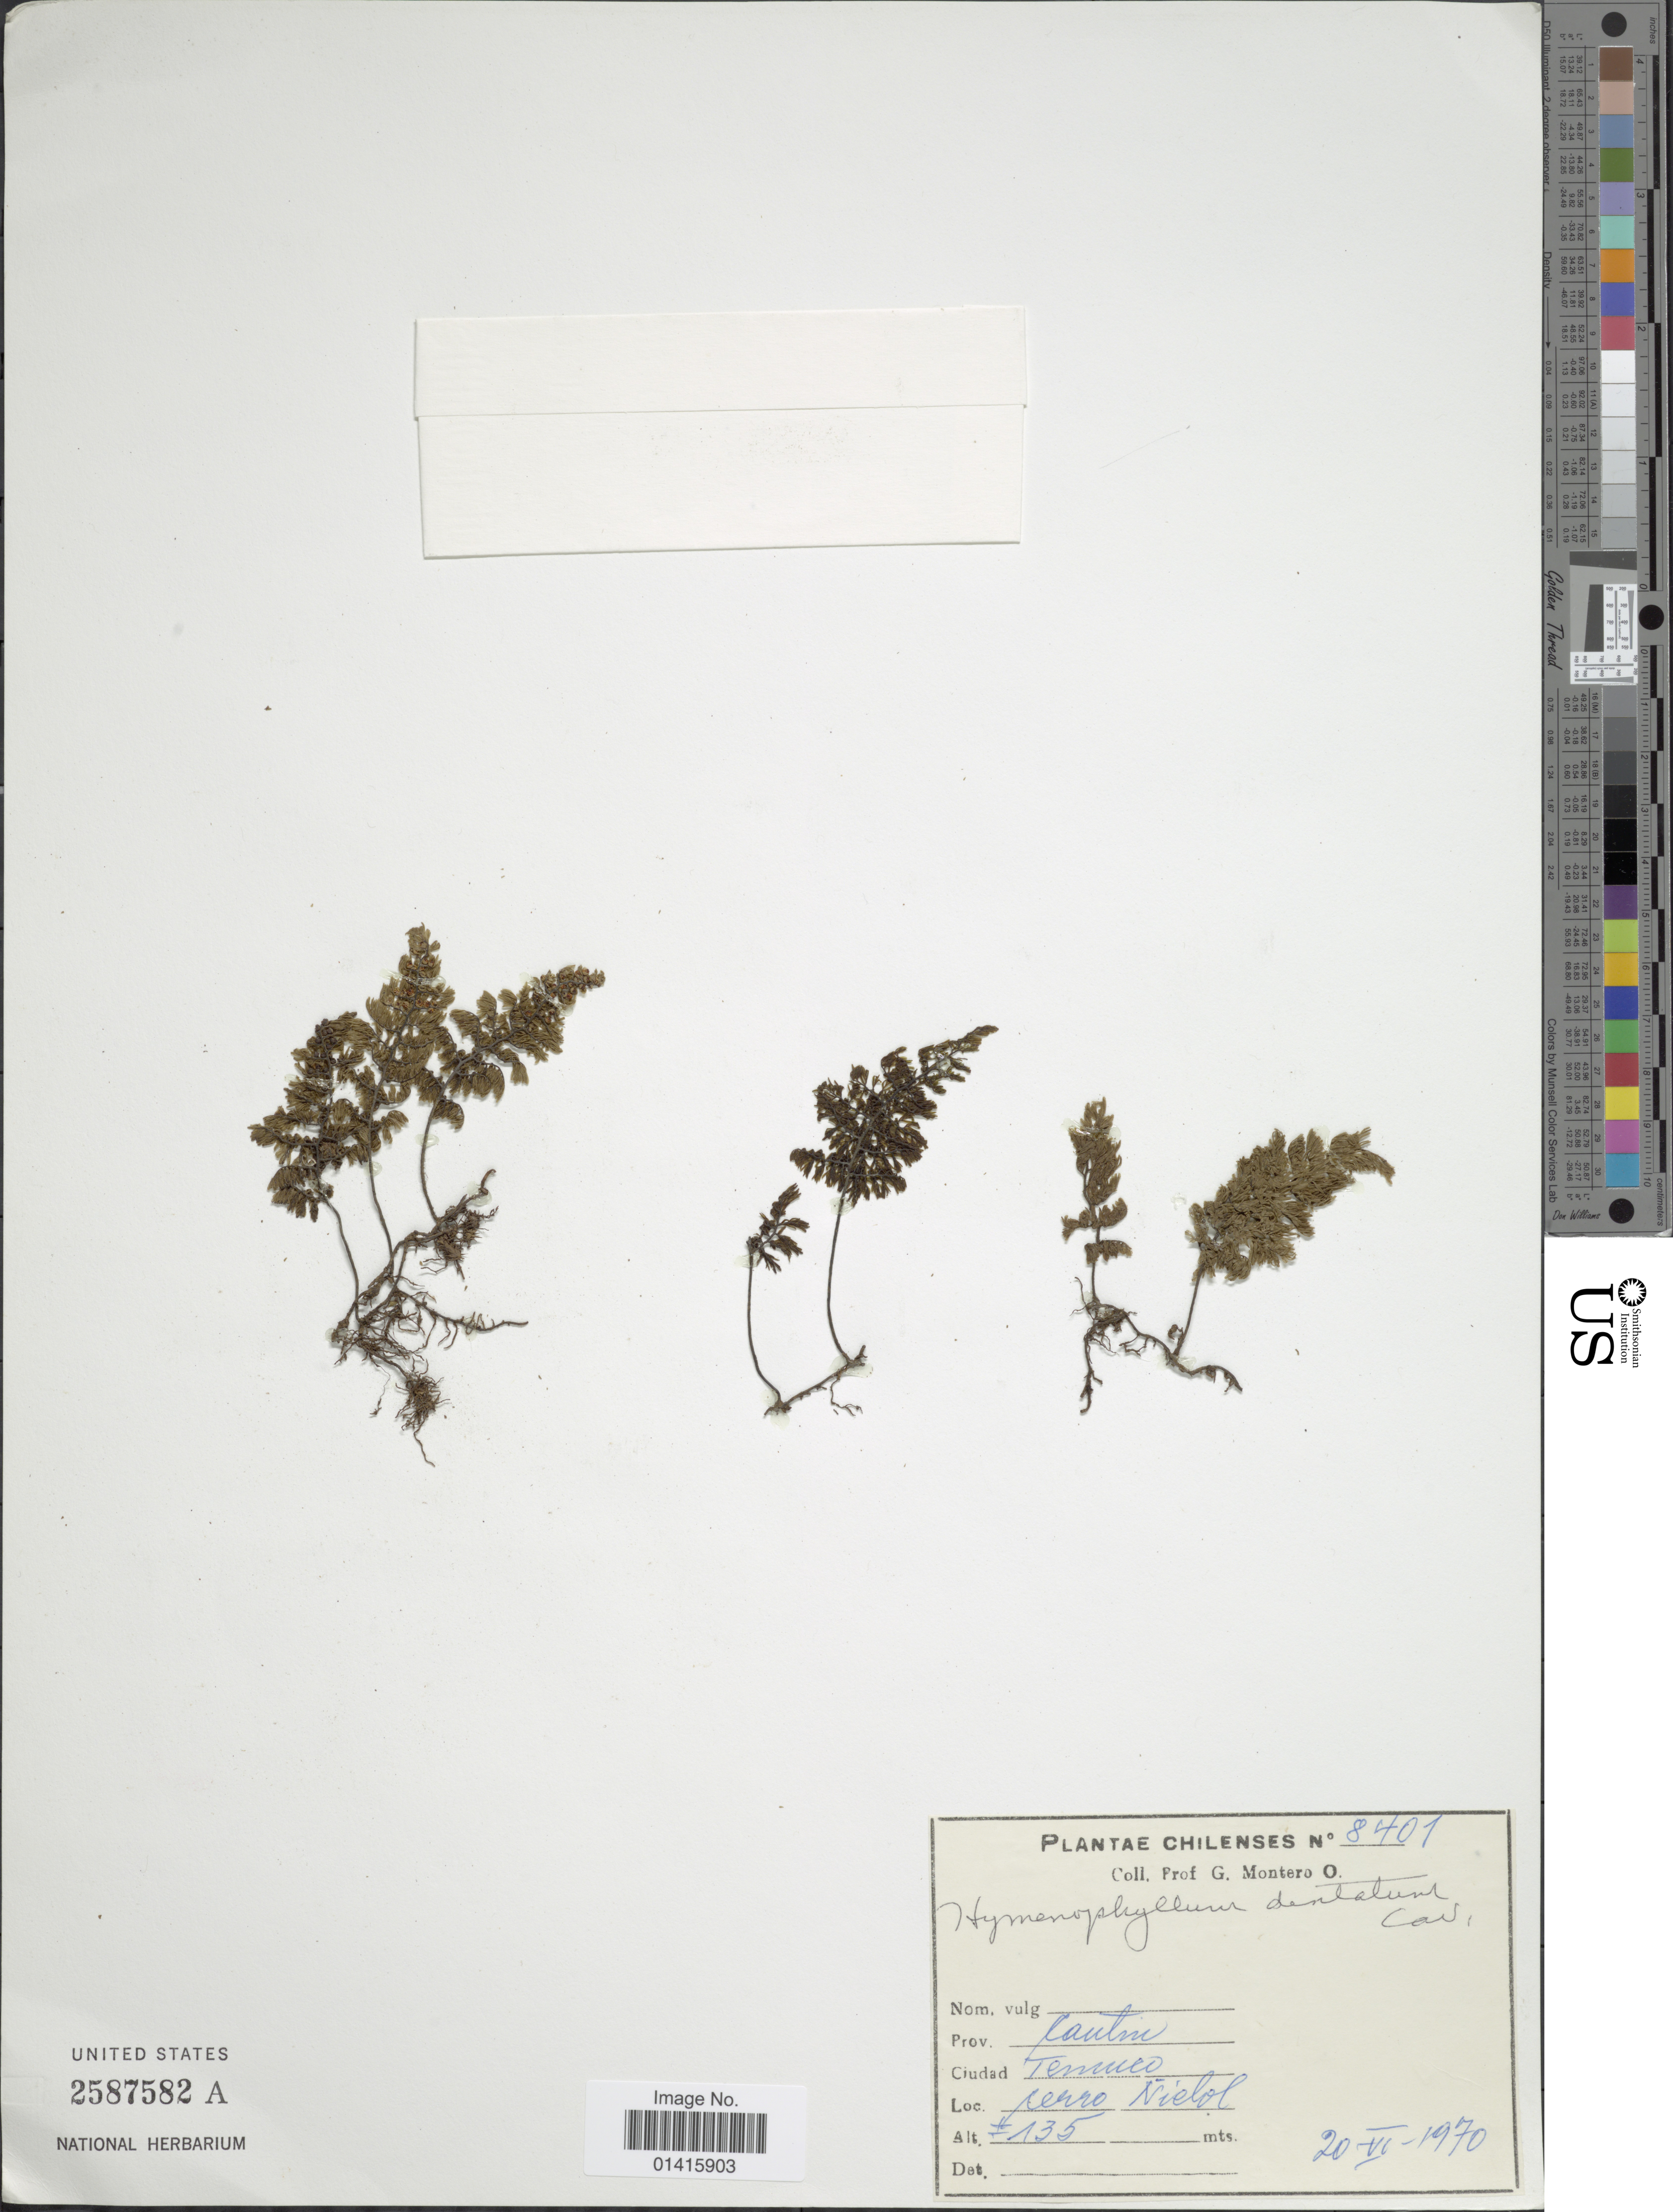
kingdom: Plantae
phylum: Tracheophyta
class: Polypodiopsida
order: Hymenophyllales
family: Hymenophyllaceae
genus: Hymenophyllum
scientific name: Hymenophyllum dentatum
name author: Cav.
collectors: G. Montero O.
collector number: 8401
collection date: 1970-06-20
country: Chile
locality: Prov. Cantin, Ternuco, Cerro Nielol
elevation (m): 135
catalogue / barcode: US 2587582A